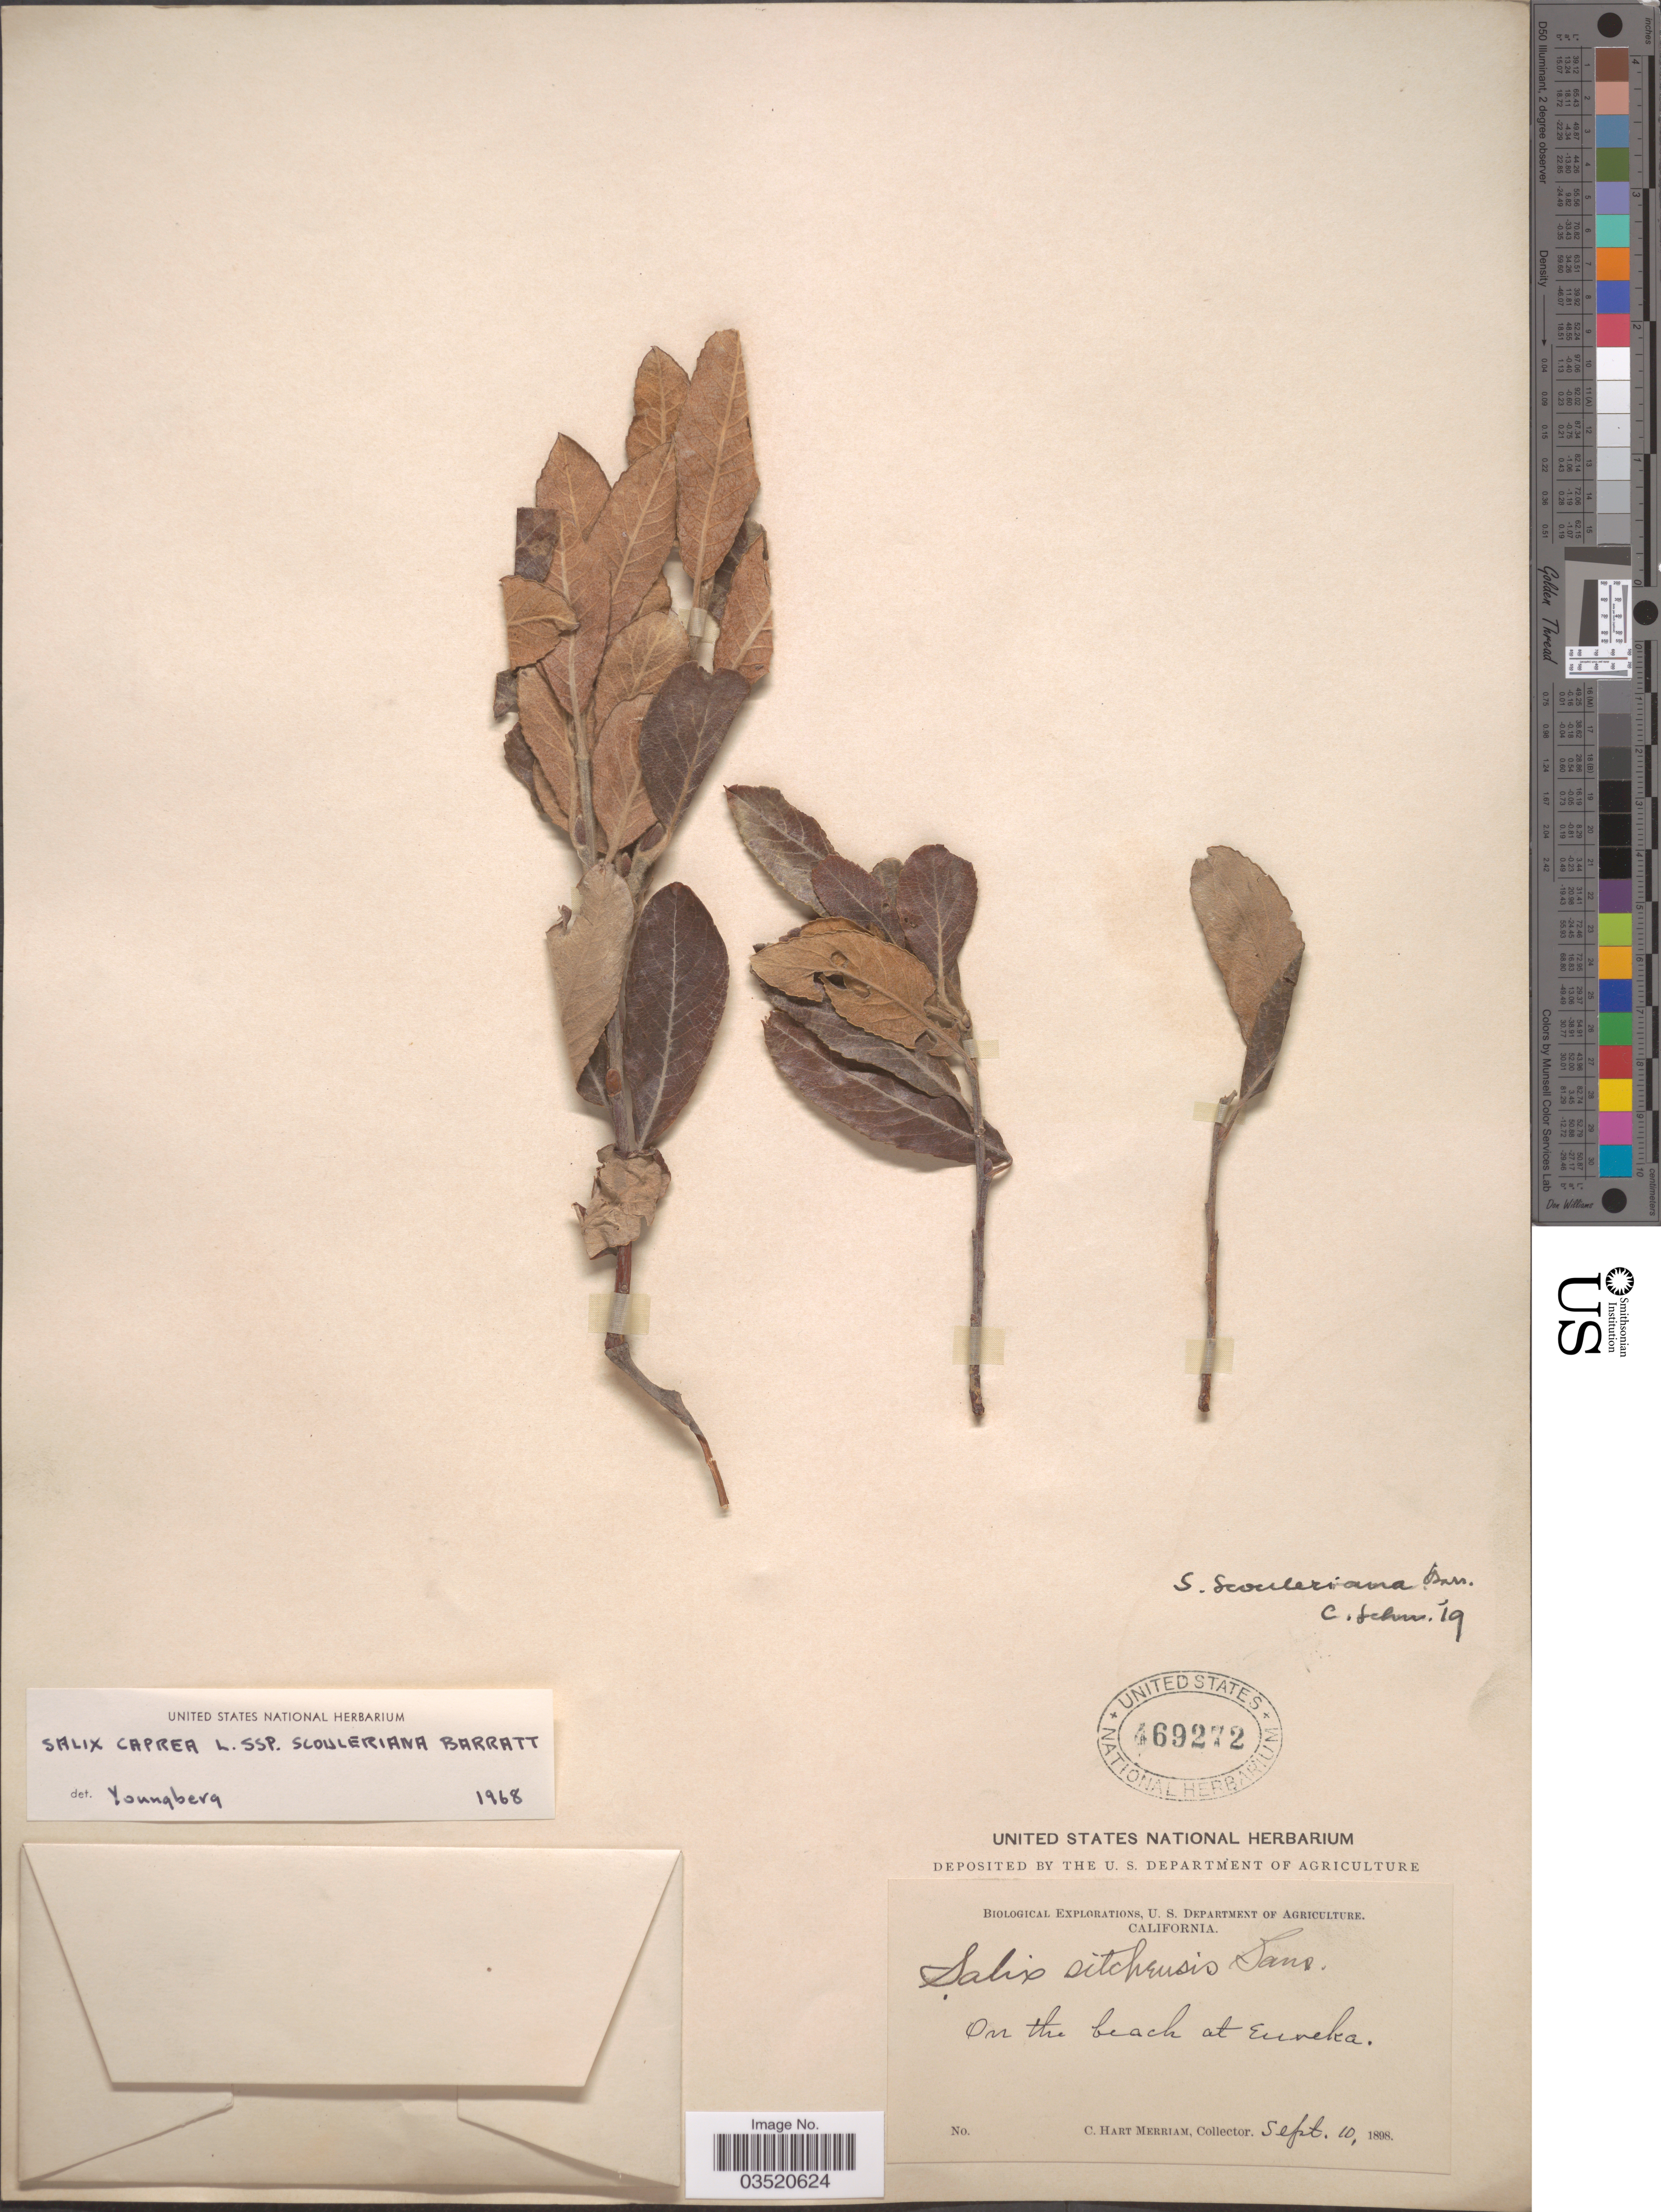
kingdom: Plantae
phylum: Tracheophyta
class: Magnoliopsida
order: Malpighiales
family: Salicaceae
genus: Salix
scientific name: Salix scouleriana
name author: Barratt ex Hook.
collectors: C. Merriam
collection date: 1898-09-10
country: United States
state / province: California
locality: On the beach at Eureka.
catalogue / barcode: US 469272